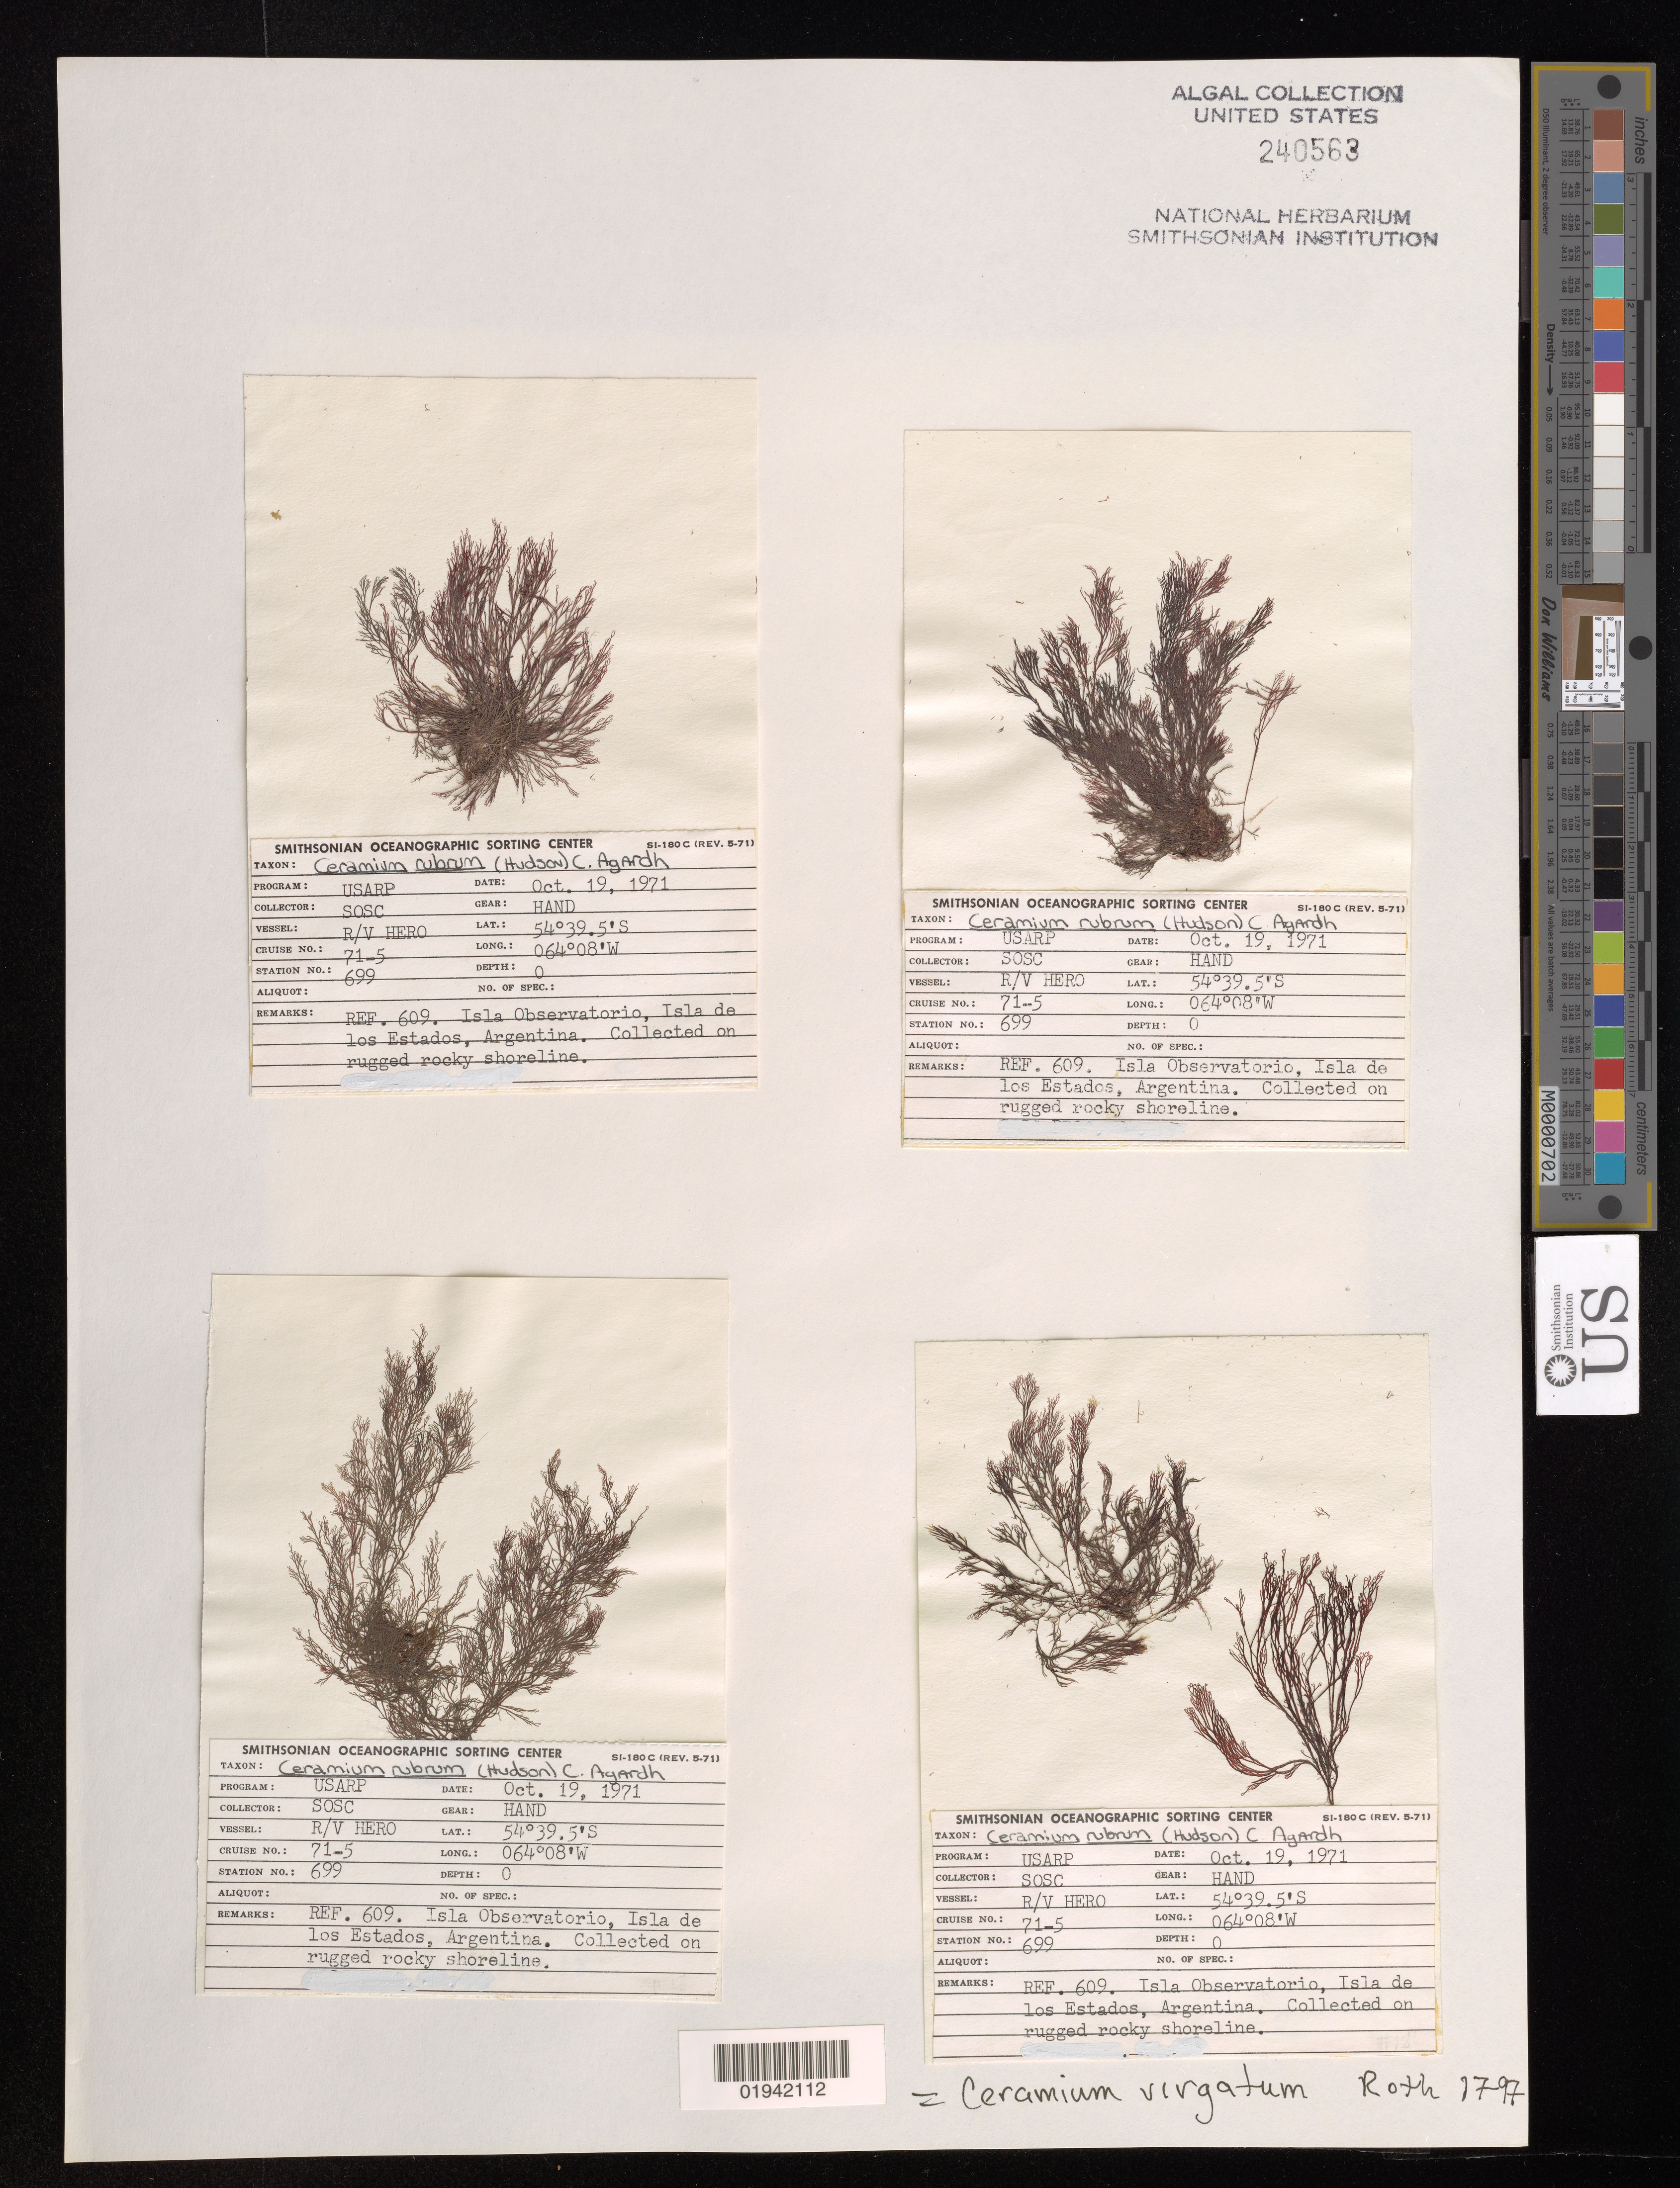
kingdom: Plantae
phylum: Rhodophyta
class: Florideophyceae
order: Ceramiales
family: Ceramiaceae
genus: Ceramium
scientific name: Ceramium virgatum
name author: Roth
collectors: SOSC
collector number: Station 699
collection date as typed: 19 Oct 1971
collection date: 1971-10-19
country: Argentina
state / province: Tierra del Fuego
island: Isla Observatorio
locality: North of Isla de los Estados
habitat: rugged rocky shoreline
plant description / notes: There are 4 specimens on the sheet. Ttree specimens have REF. 609 under remarks and one has REF. 699.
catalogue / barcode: US 240563